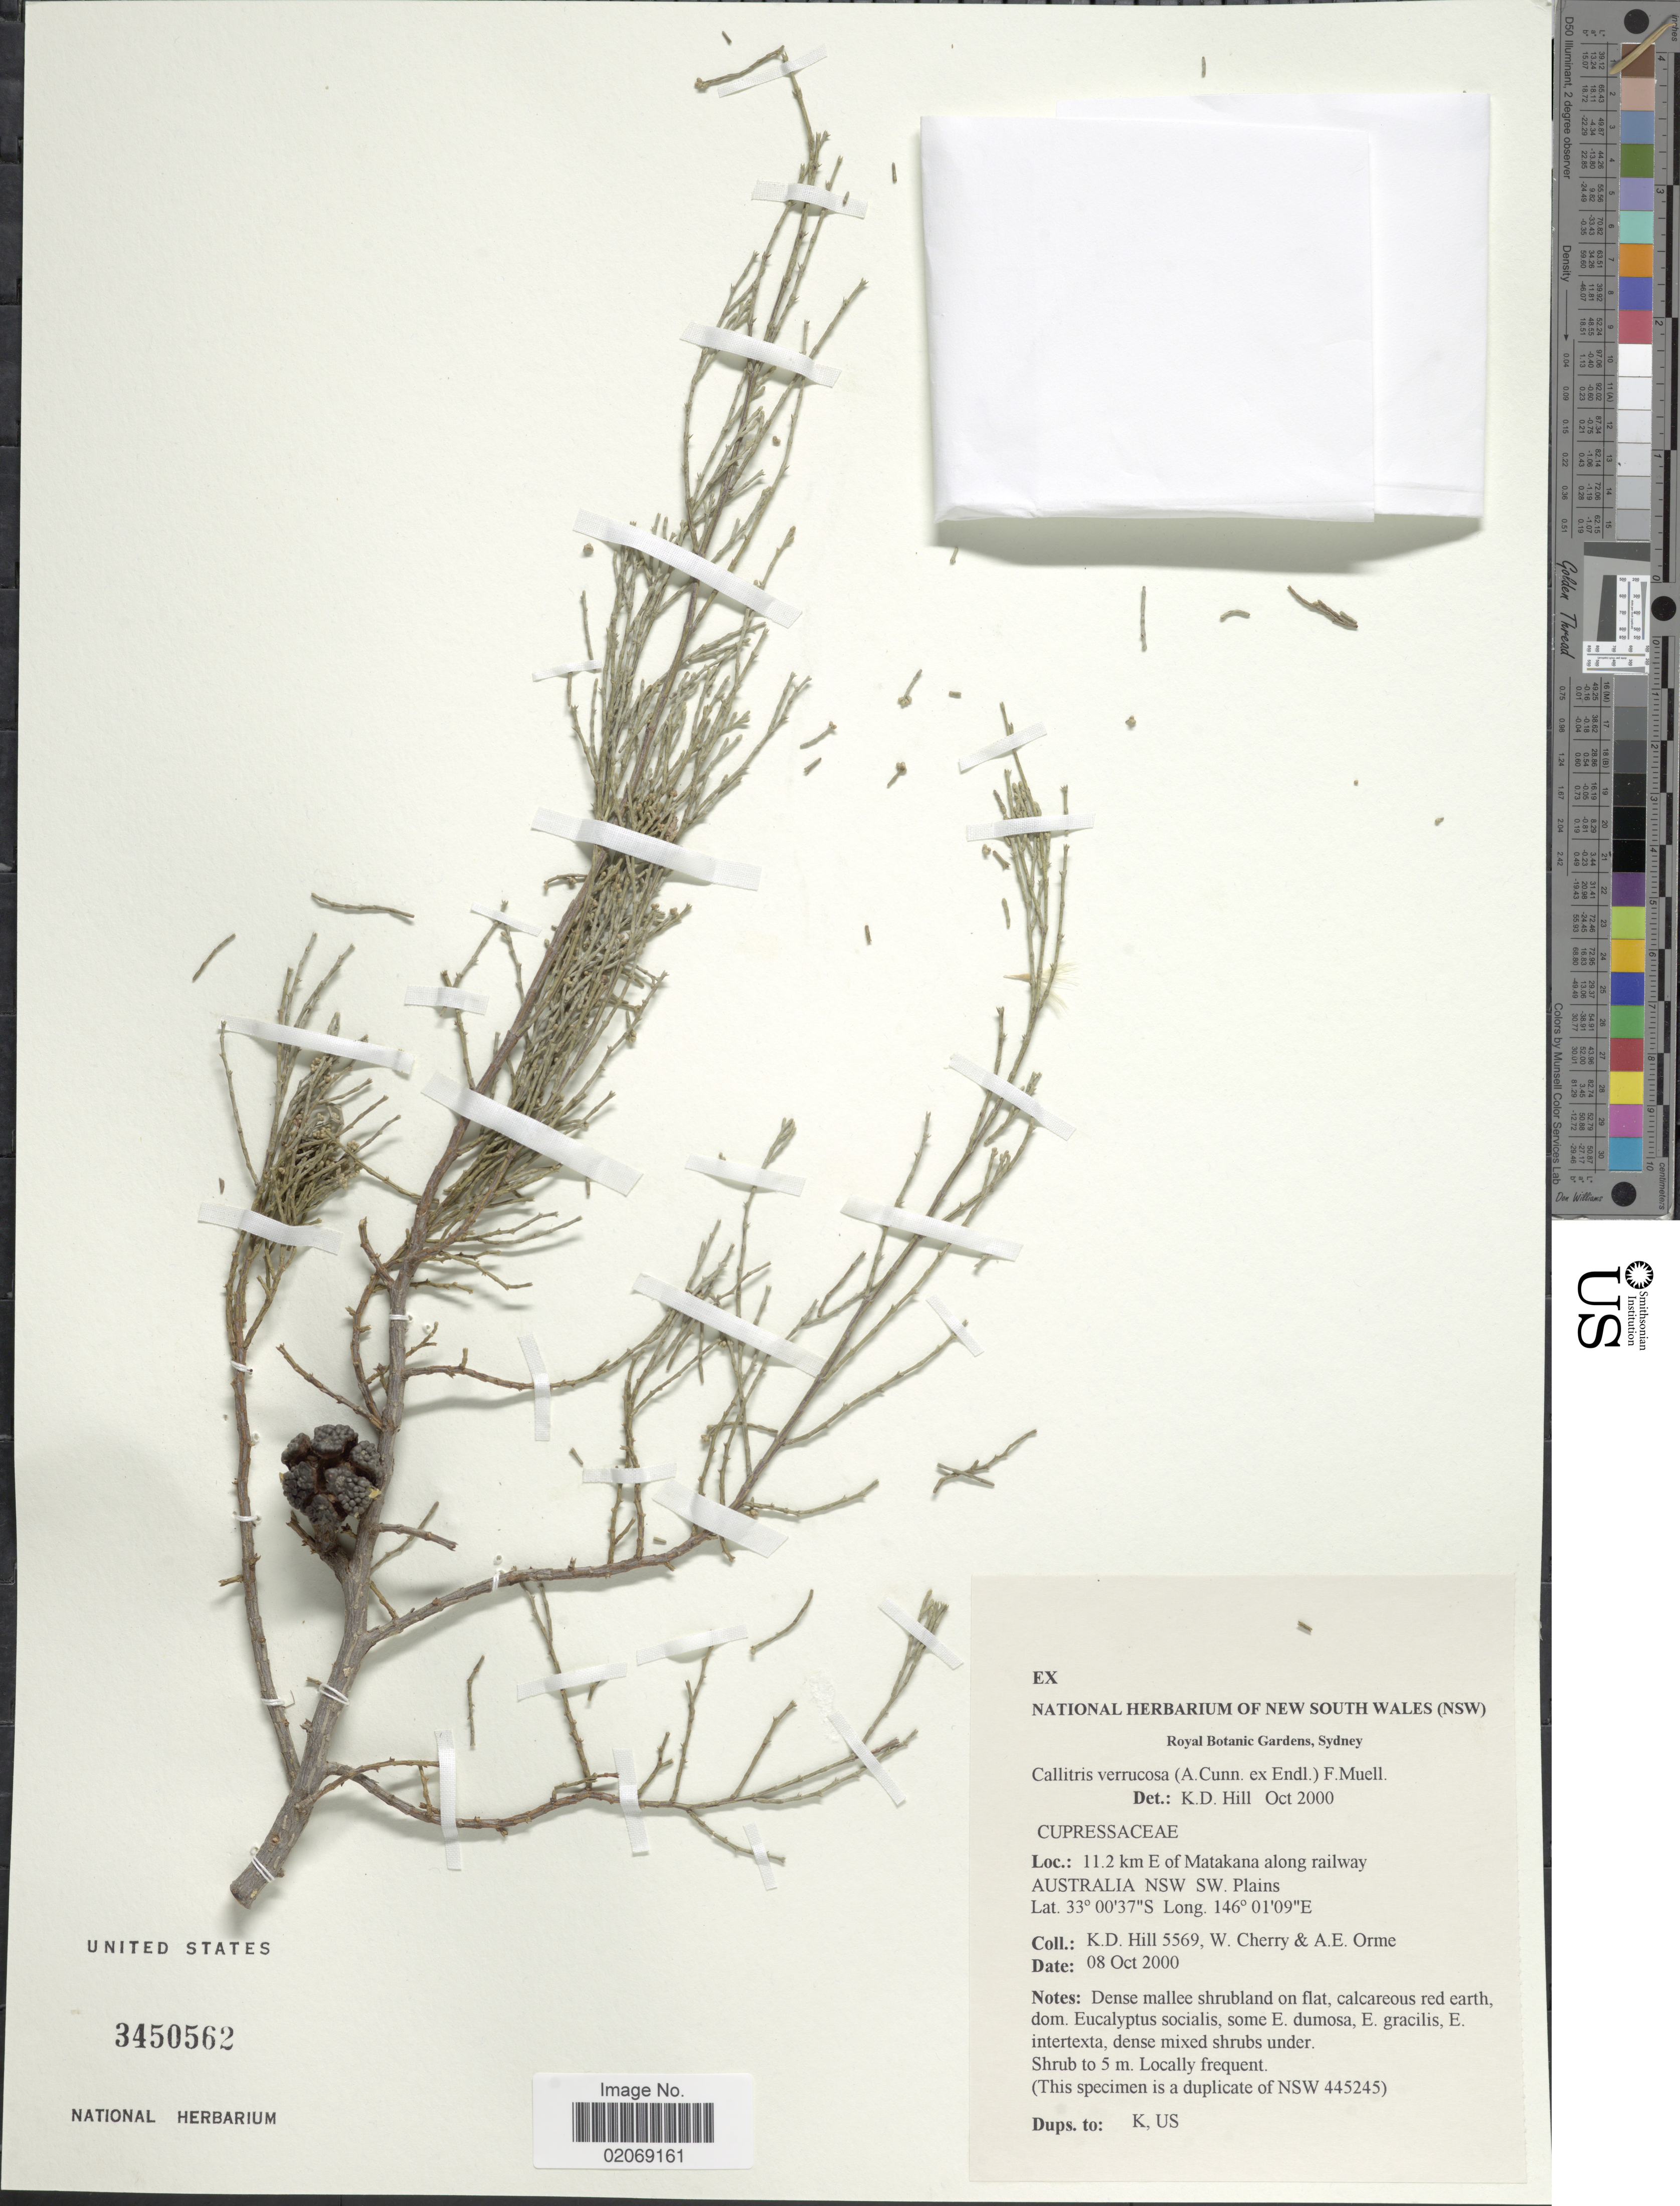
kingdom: Plantae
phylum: Tracheophyta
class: Pinopsida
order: Pinales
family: Cupressaceae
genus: Callitris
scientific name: Callitris preissii subsp. verrucosa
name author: (A. Cunn. ex Mirb.) F. Muell.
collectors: K. D. Hill, W. A. Cherry & A. Orme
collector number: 5569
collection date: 2000-10-08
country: Australia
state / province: New South Wales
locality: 11.2 km E of Matakana along railway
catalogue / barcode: US 3450562